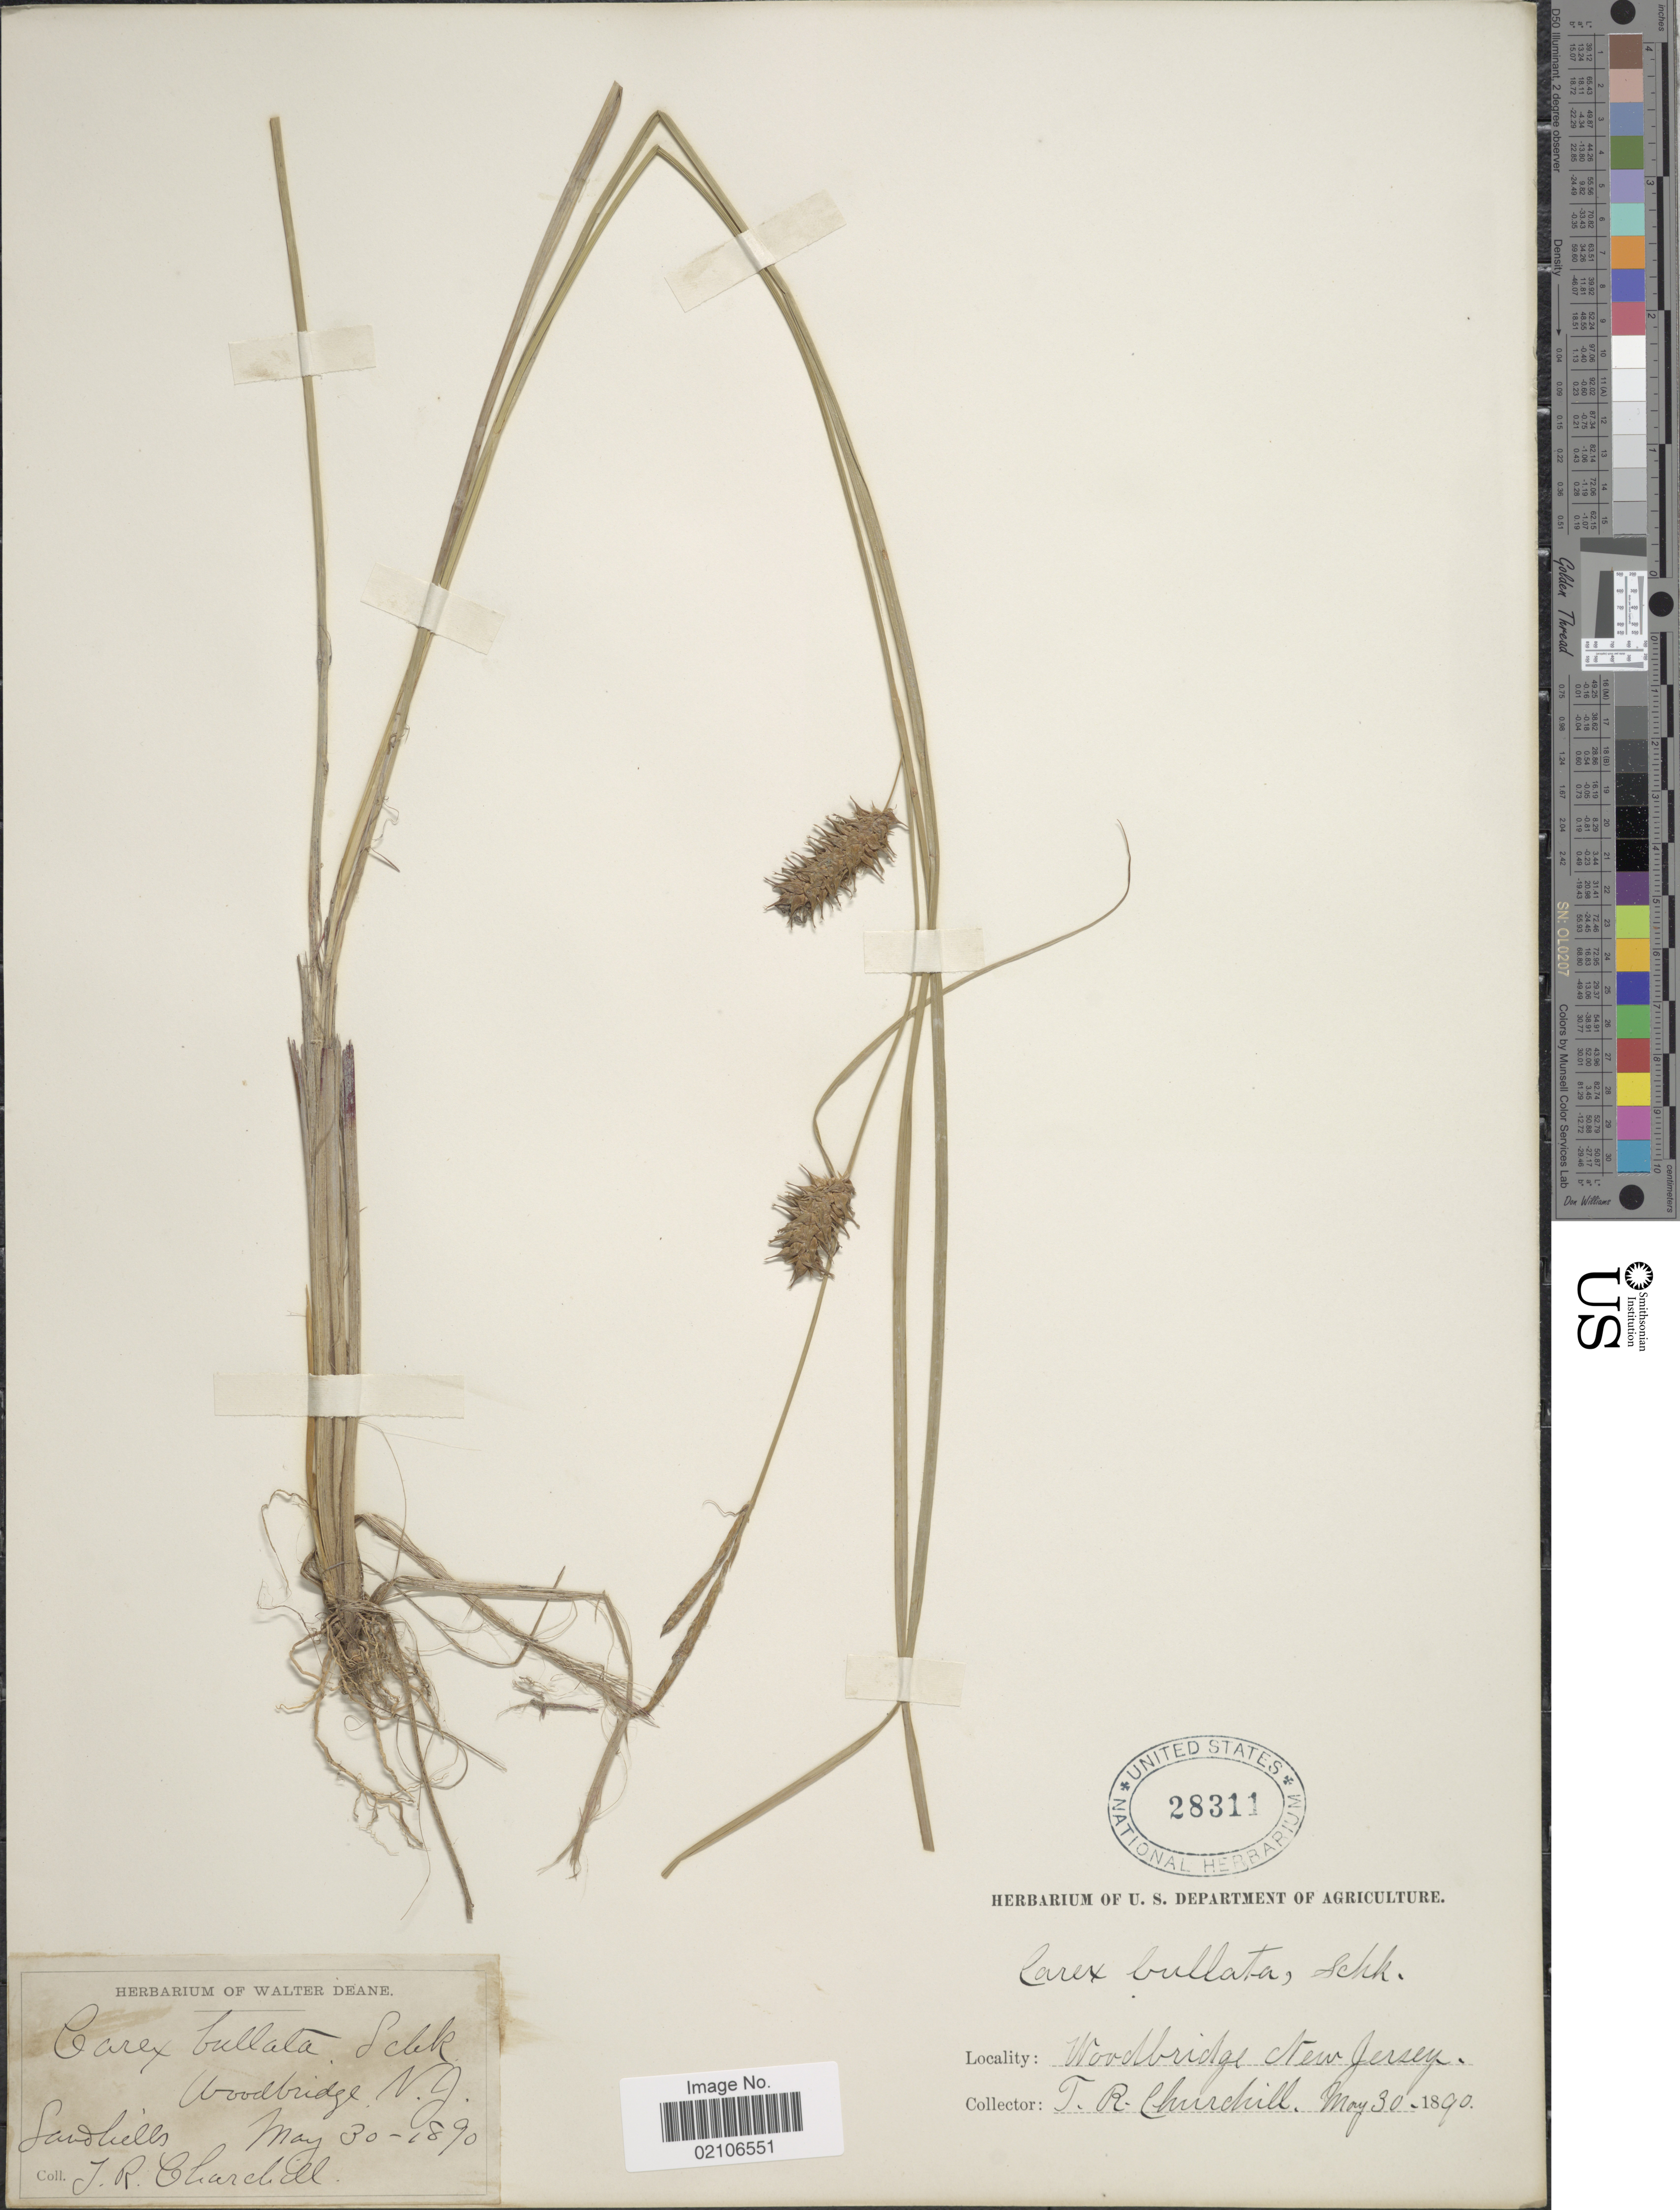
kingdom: Plantae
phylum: Tracheophyta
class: Liliopsida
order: Poales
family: Cyperaceae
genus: Carex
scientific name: Carex bullata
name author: Schkuhr ex Willd.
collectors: J. Churchill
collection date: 1890-05-30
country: United States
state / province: New Jersey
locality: Woodbridge, N.J.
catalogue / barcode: US 28311